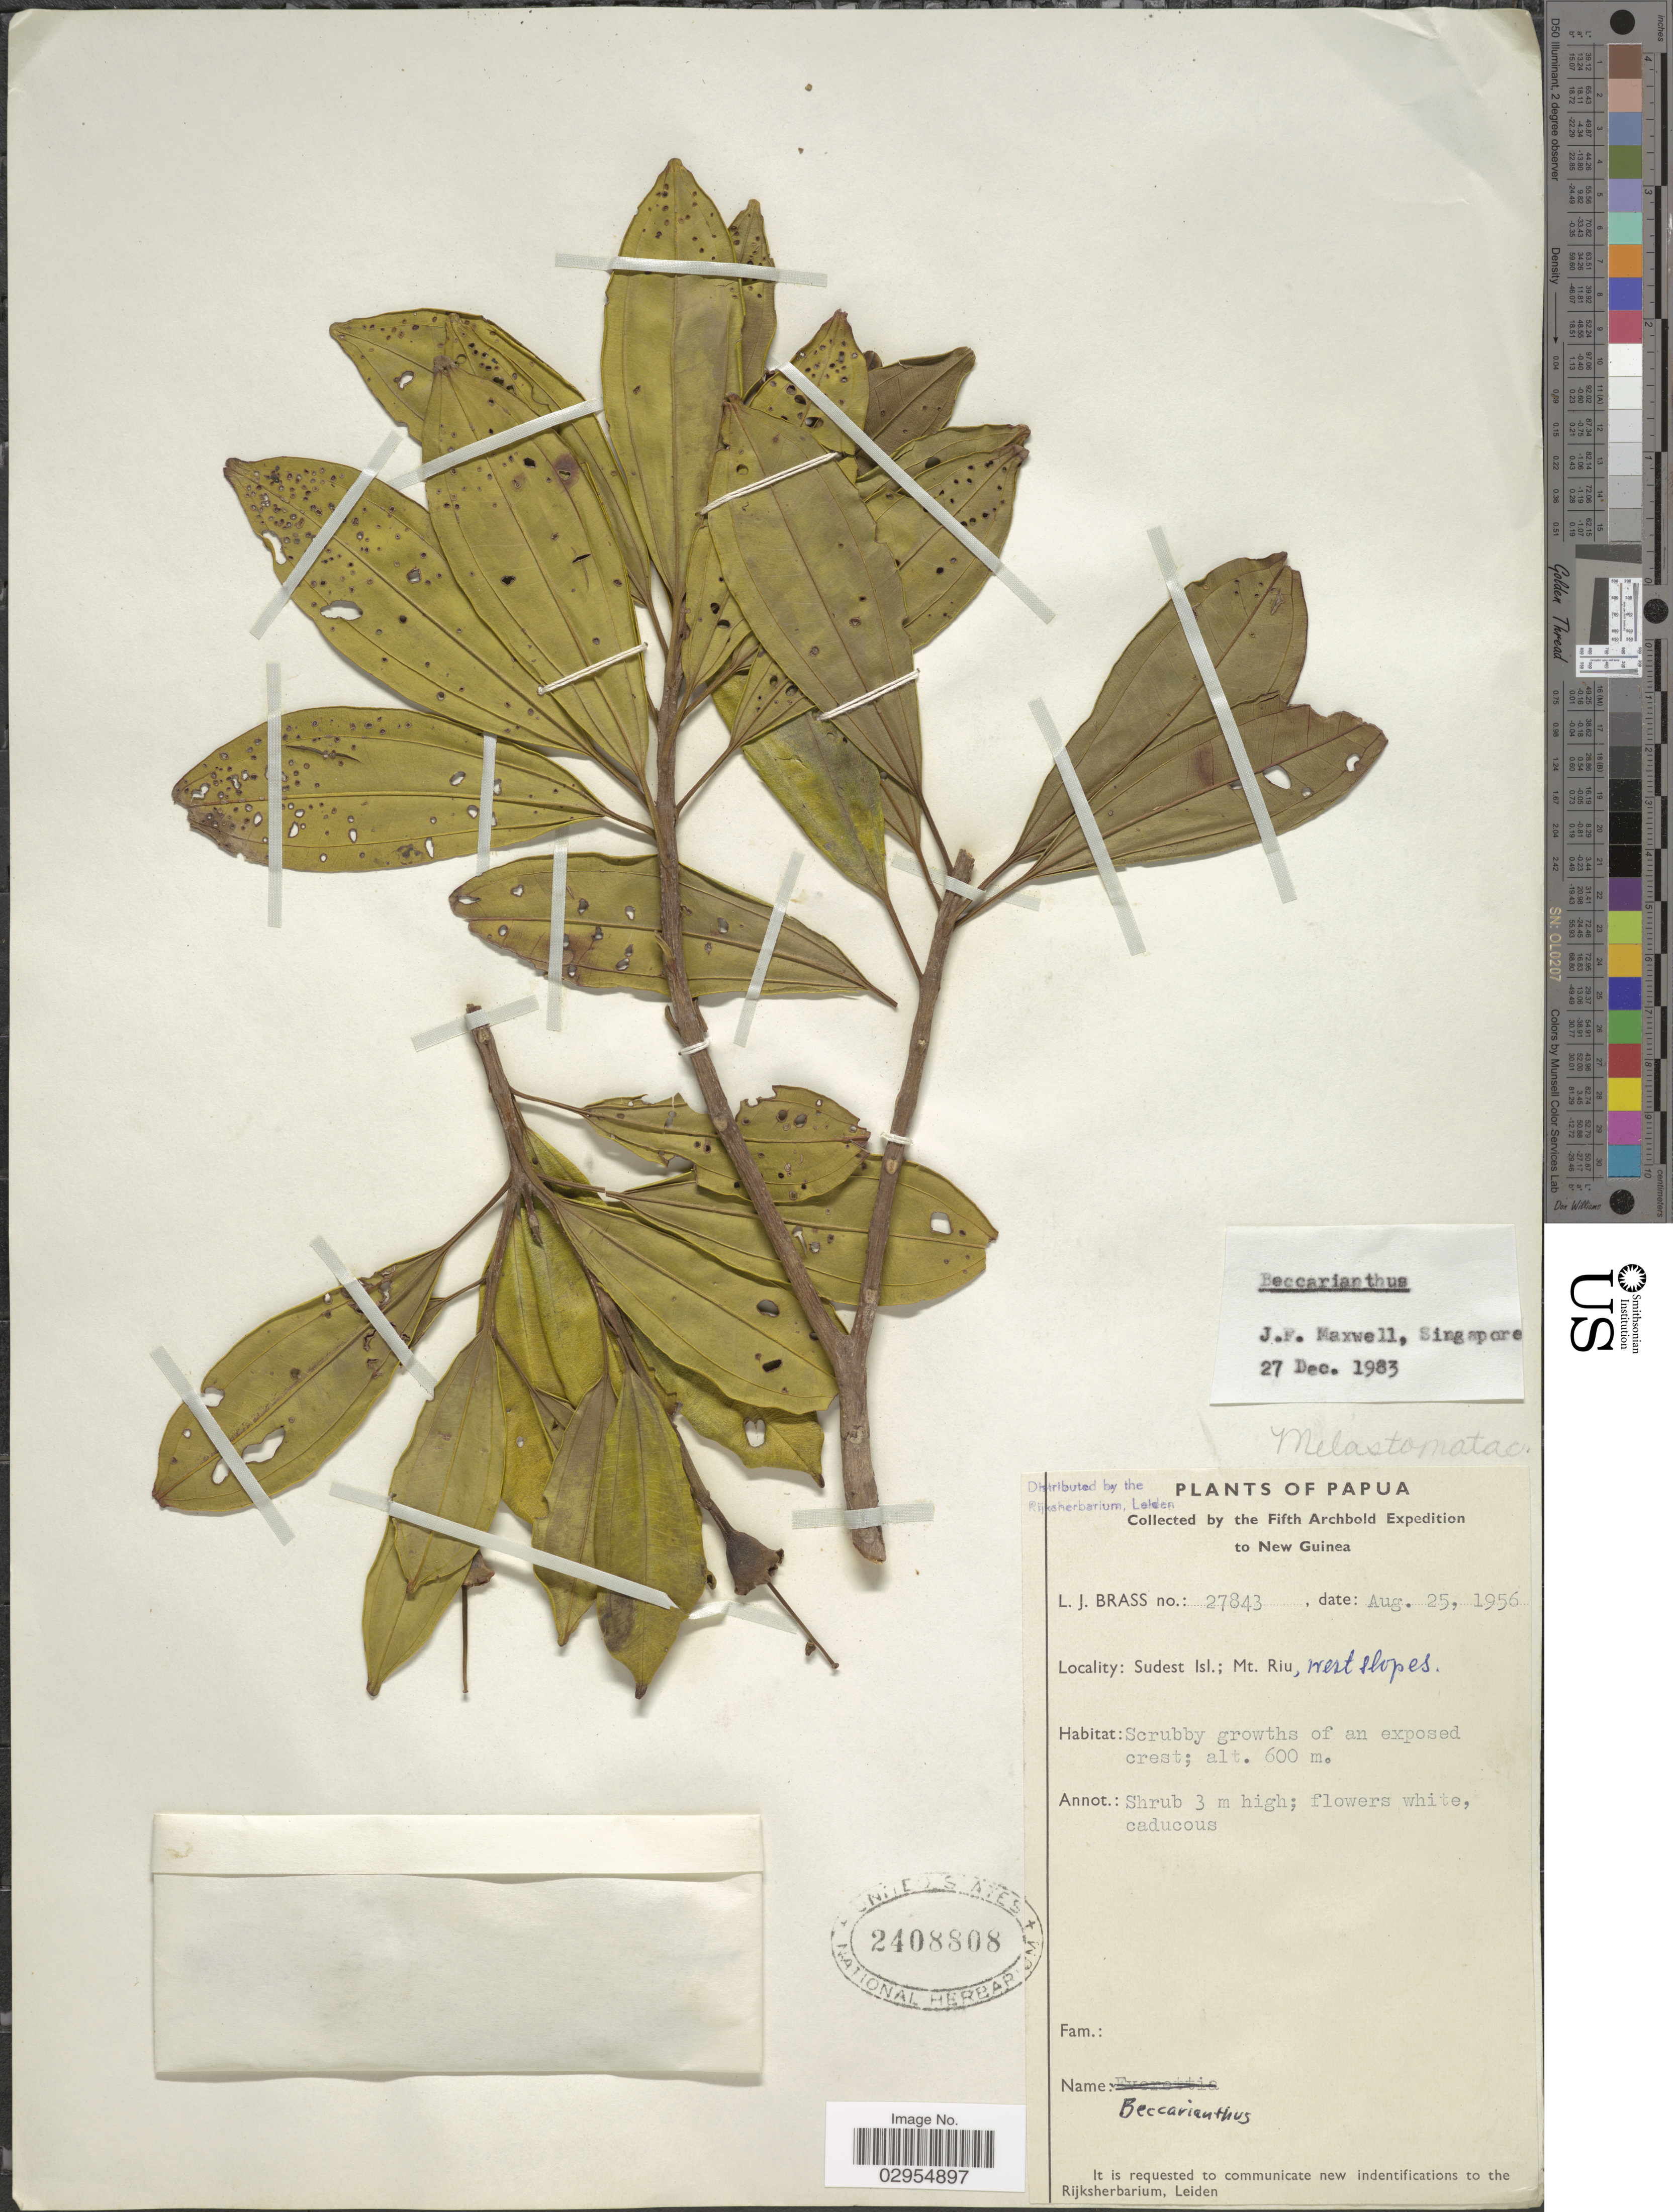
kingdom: Plantae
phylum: Tracheophyta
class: Magnoliopsida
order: Myrtales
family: Melastomataceae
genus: Beccarianthus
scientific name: Beccarianthus sp.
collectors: L. J. Brass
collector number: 27843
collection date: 1956-08-25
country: Papua New Guinea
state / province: Milne Bay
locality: New Guinea. Sudest Isl.; Mt. Riu, west slopes.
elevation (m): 600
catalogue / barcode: US 2408808